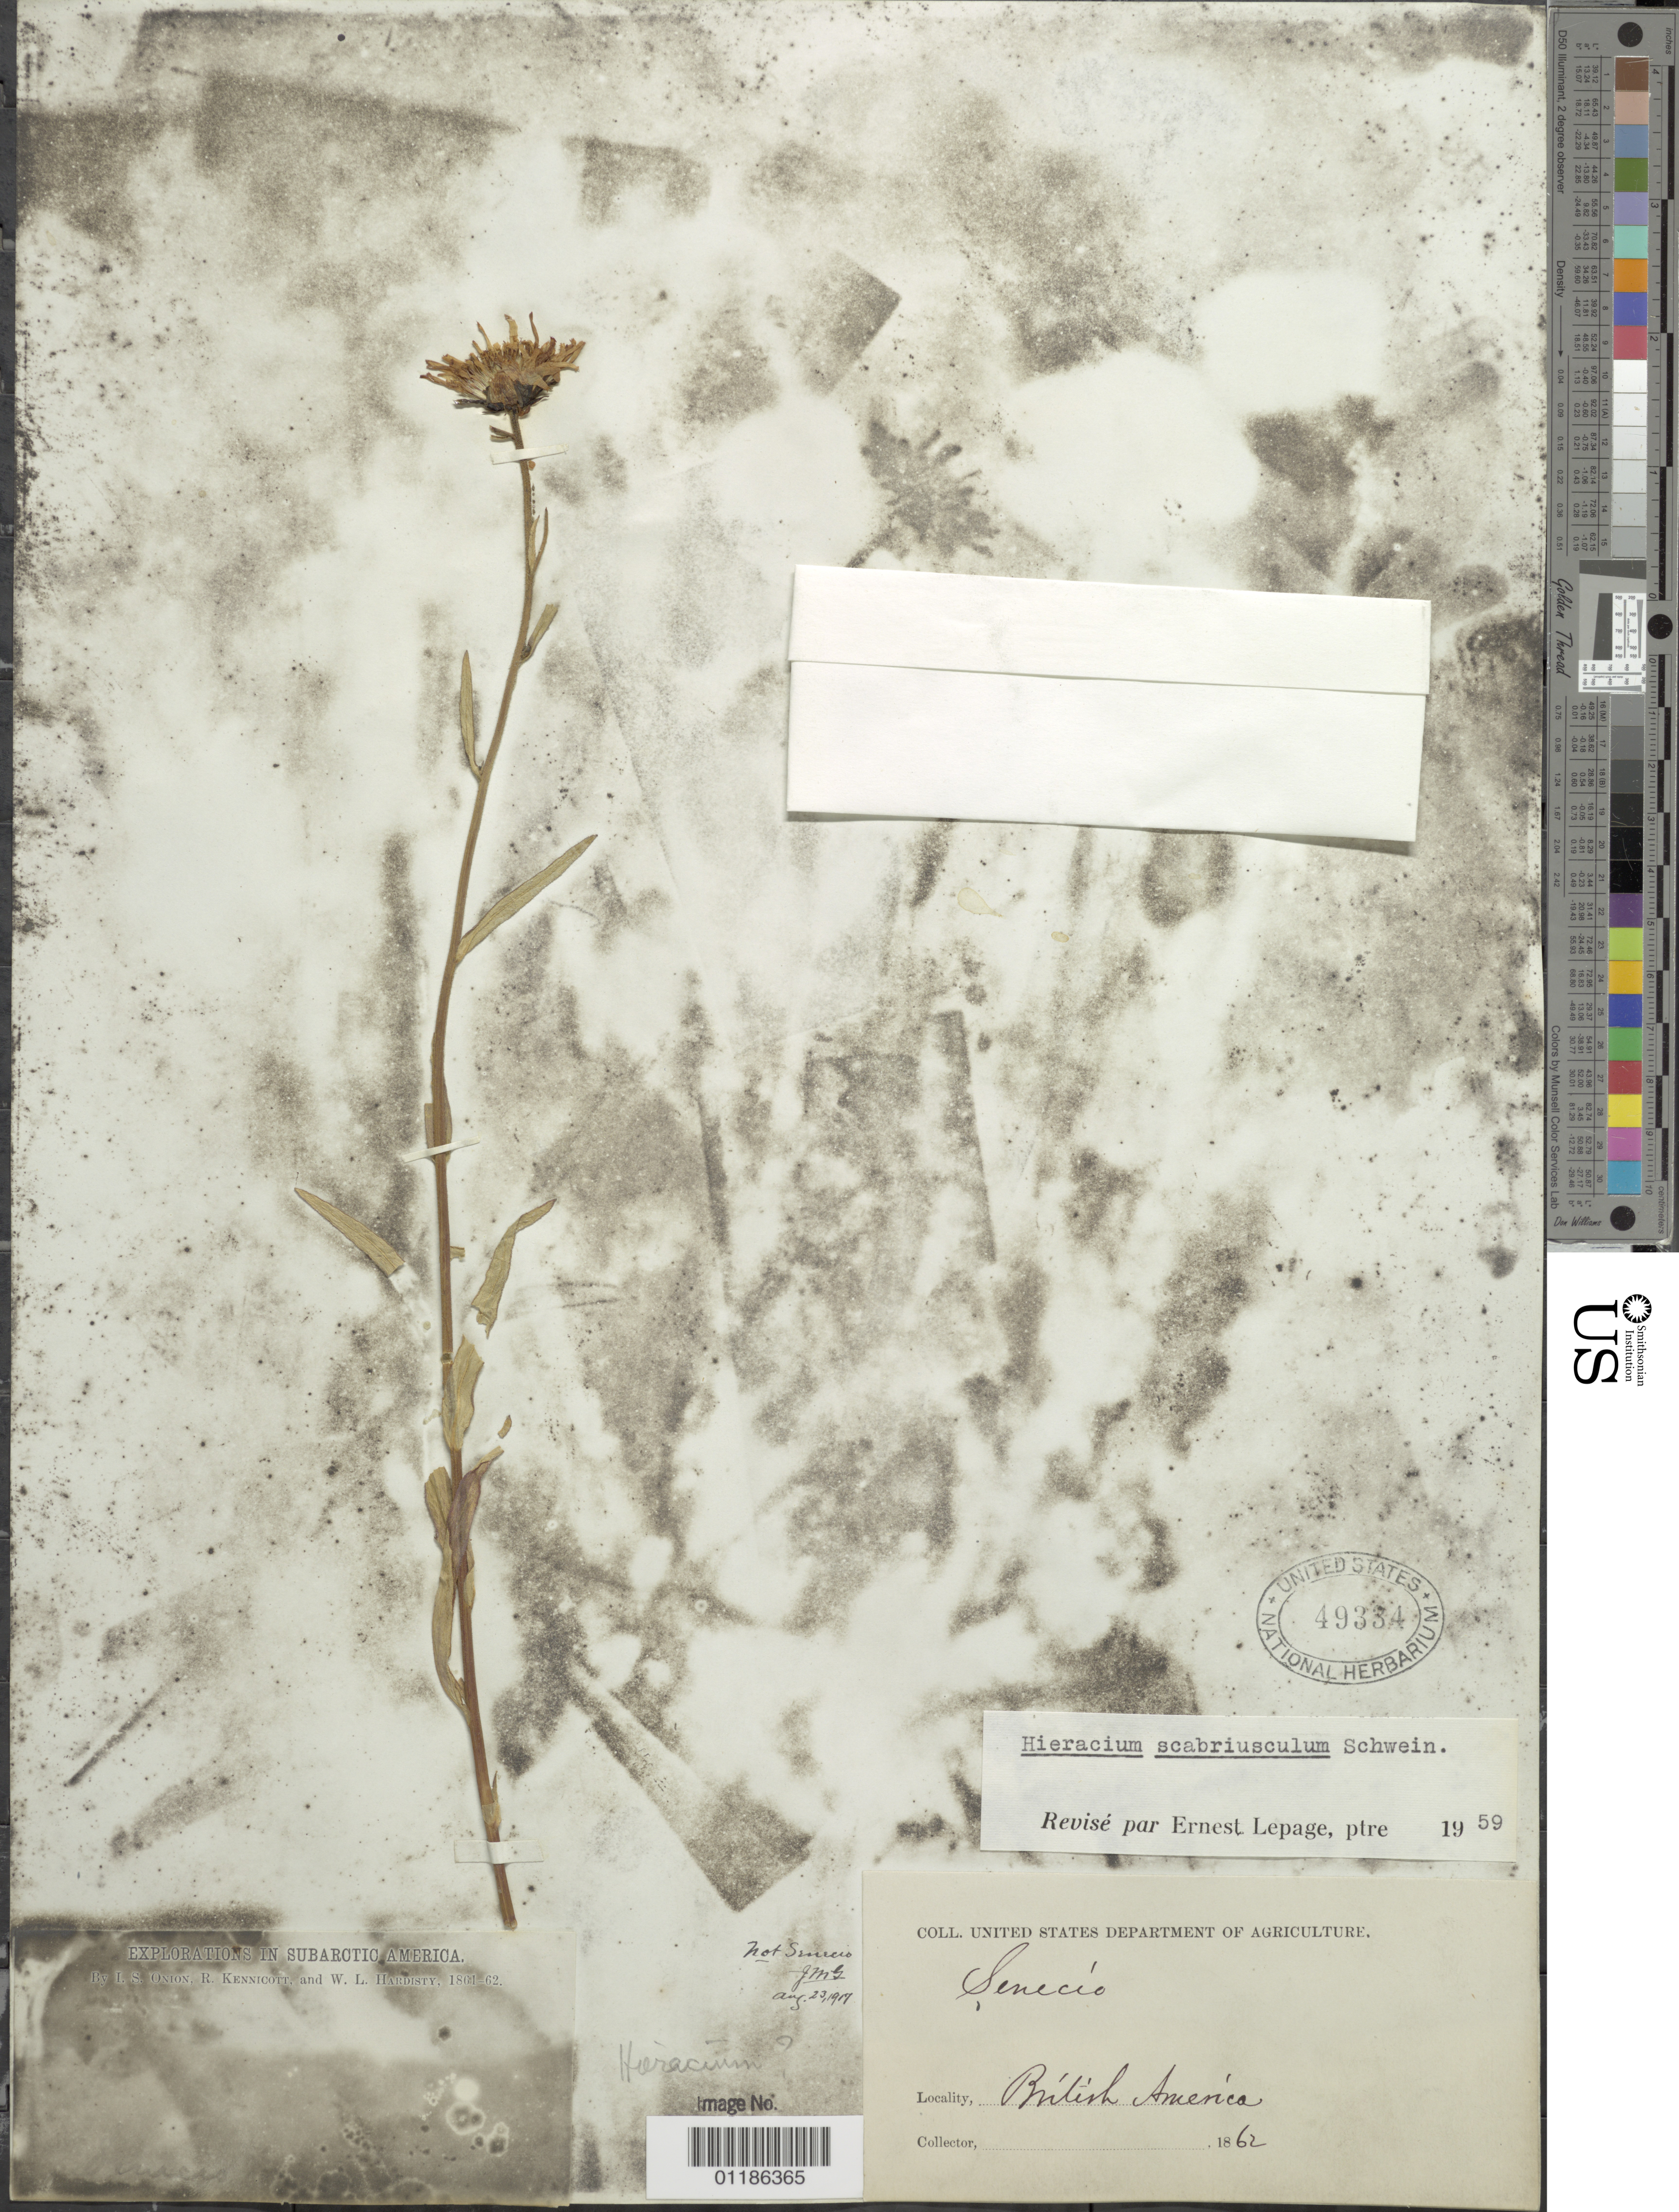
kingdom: Plantae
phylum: Tracheophyta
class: Magnoliopsida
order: Asterales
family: Asteraceae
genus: Hieracium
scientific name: Hieracium umbellatum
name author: L.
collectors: I. Onion, R. Kennicott & W. Hardisty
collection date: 1861/1862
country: Canada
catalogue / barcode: US 49334